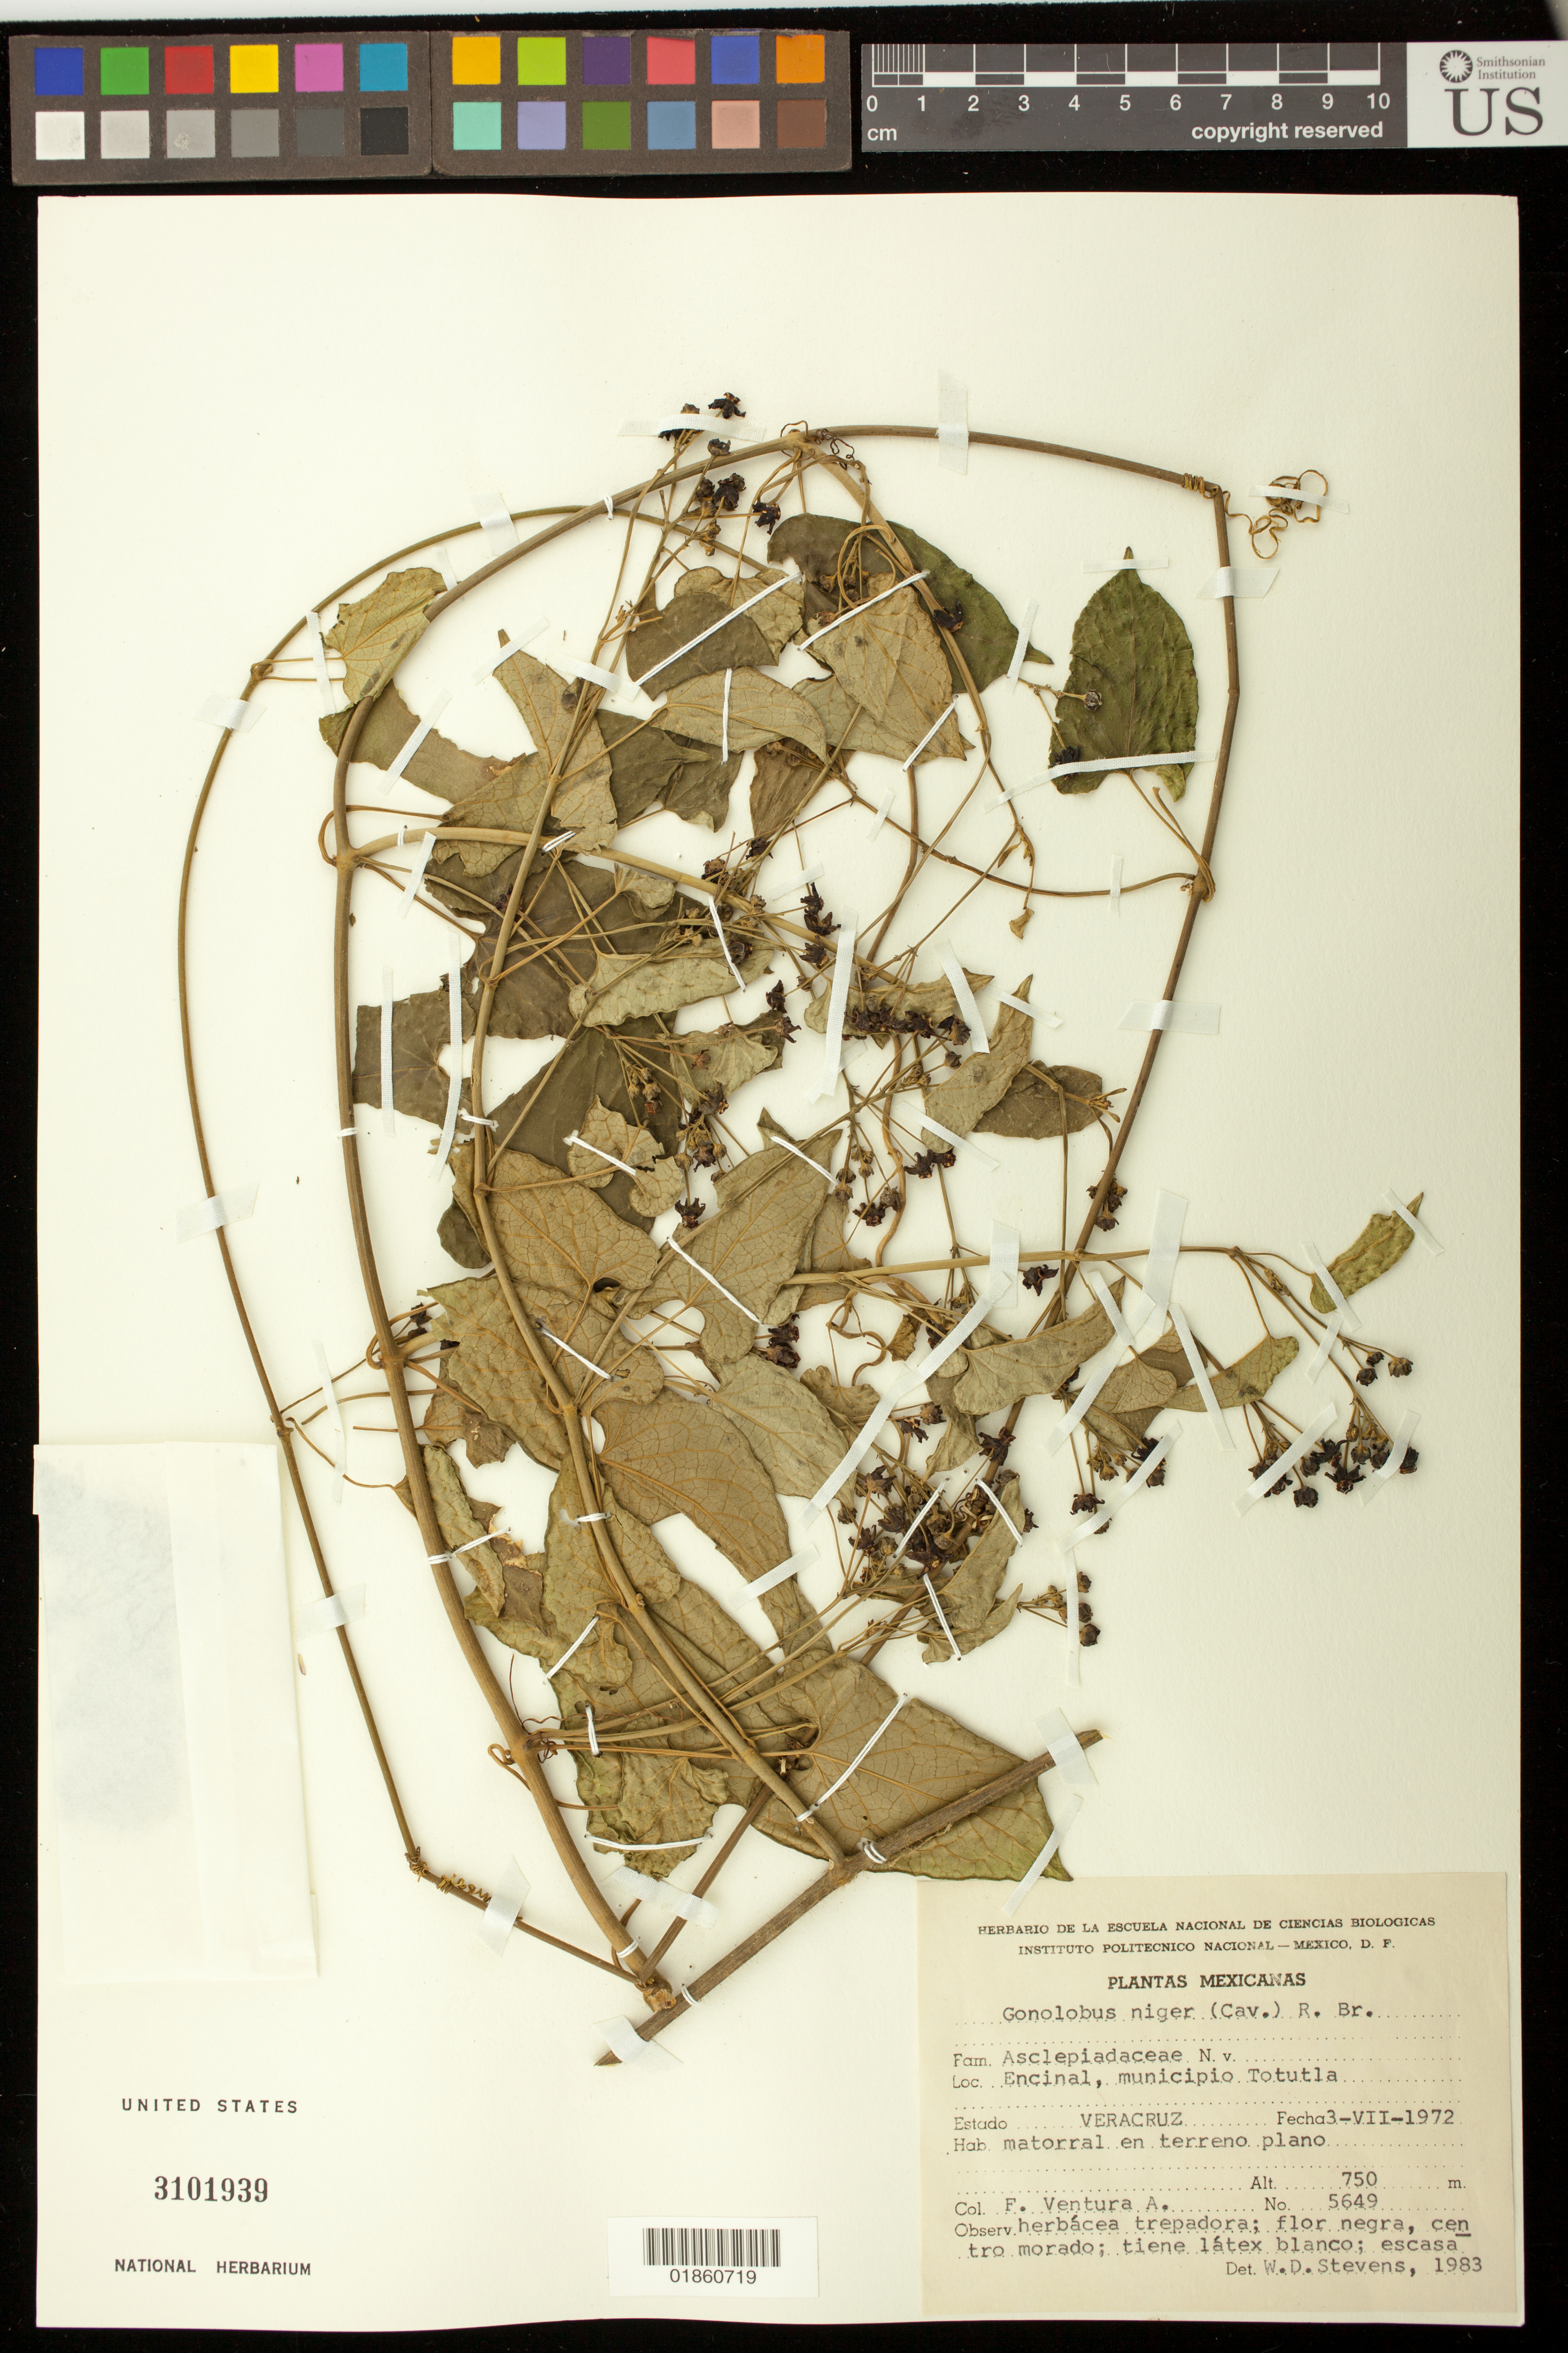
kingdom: Plantae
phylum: Tracheophyta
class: Magnoliopsida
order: Gentianales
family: Apocynaceae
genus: Gonolobus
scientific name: Gonolobus niger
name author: (Cav.) R. Br. ex Schult.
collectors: F. Ventura A.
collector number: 5649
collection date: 1972-07-03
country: Mexico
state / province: Veracruz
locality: Encinal, municipio Totutla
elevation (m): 750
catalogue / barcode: US 3101939